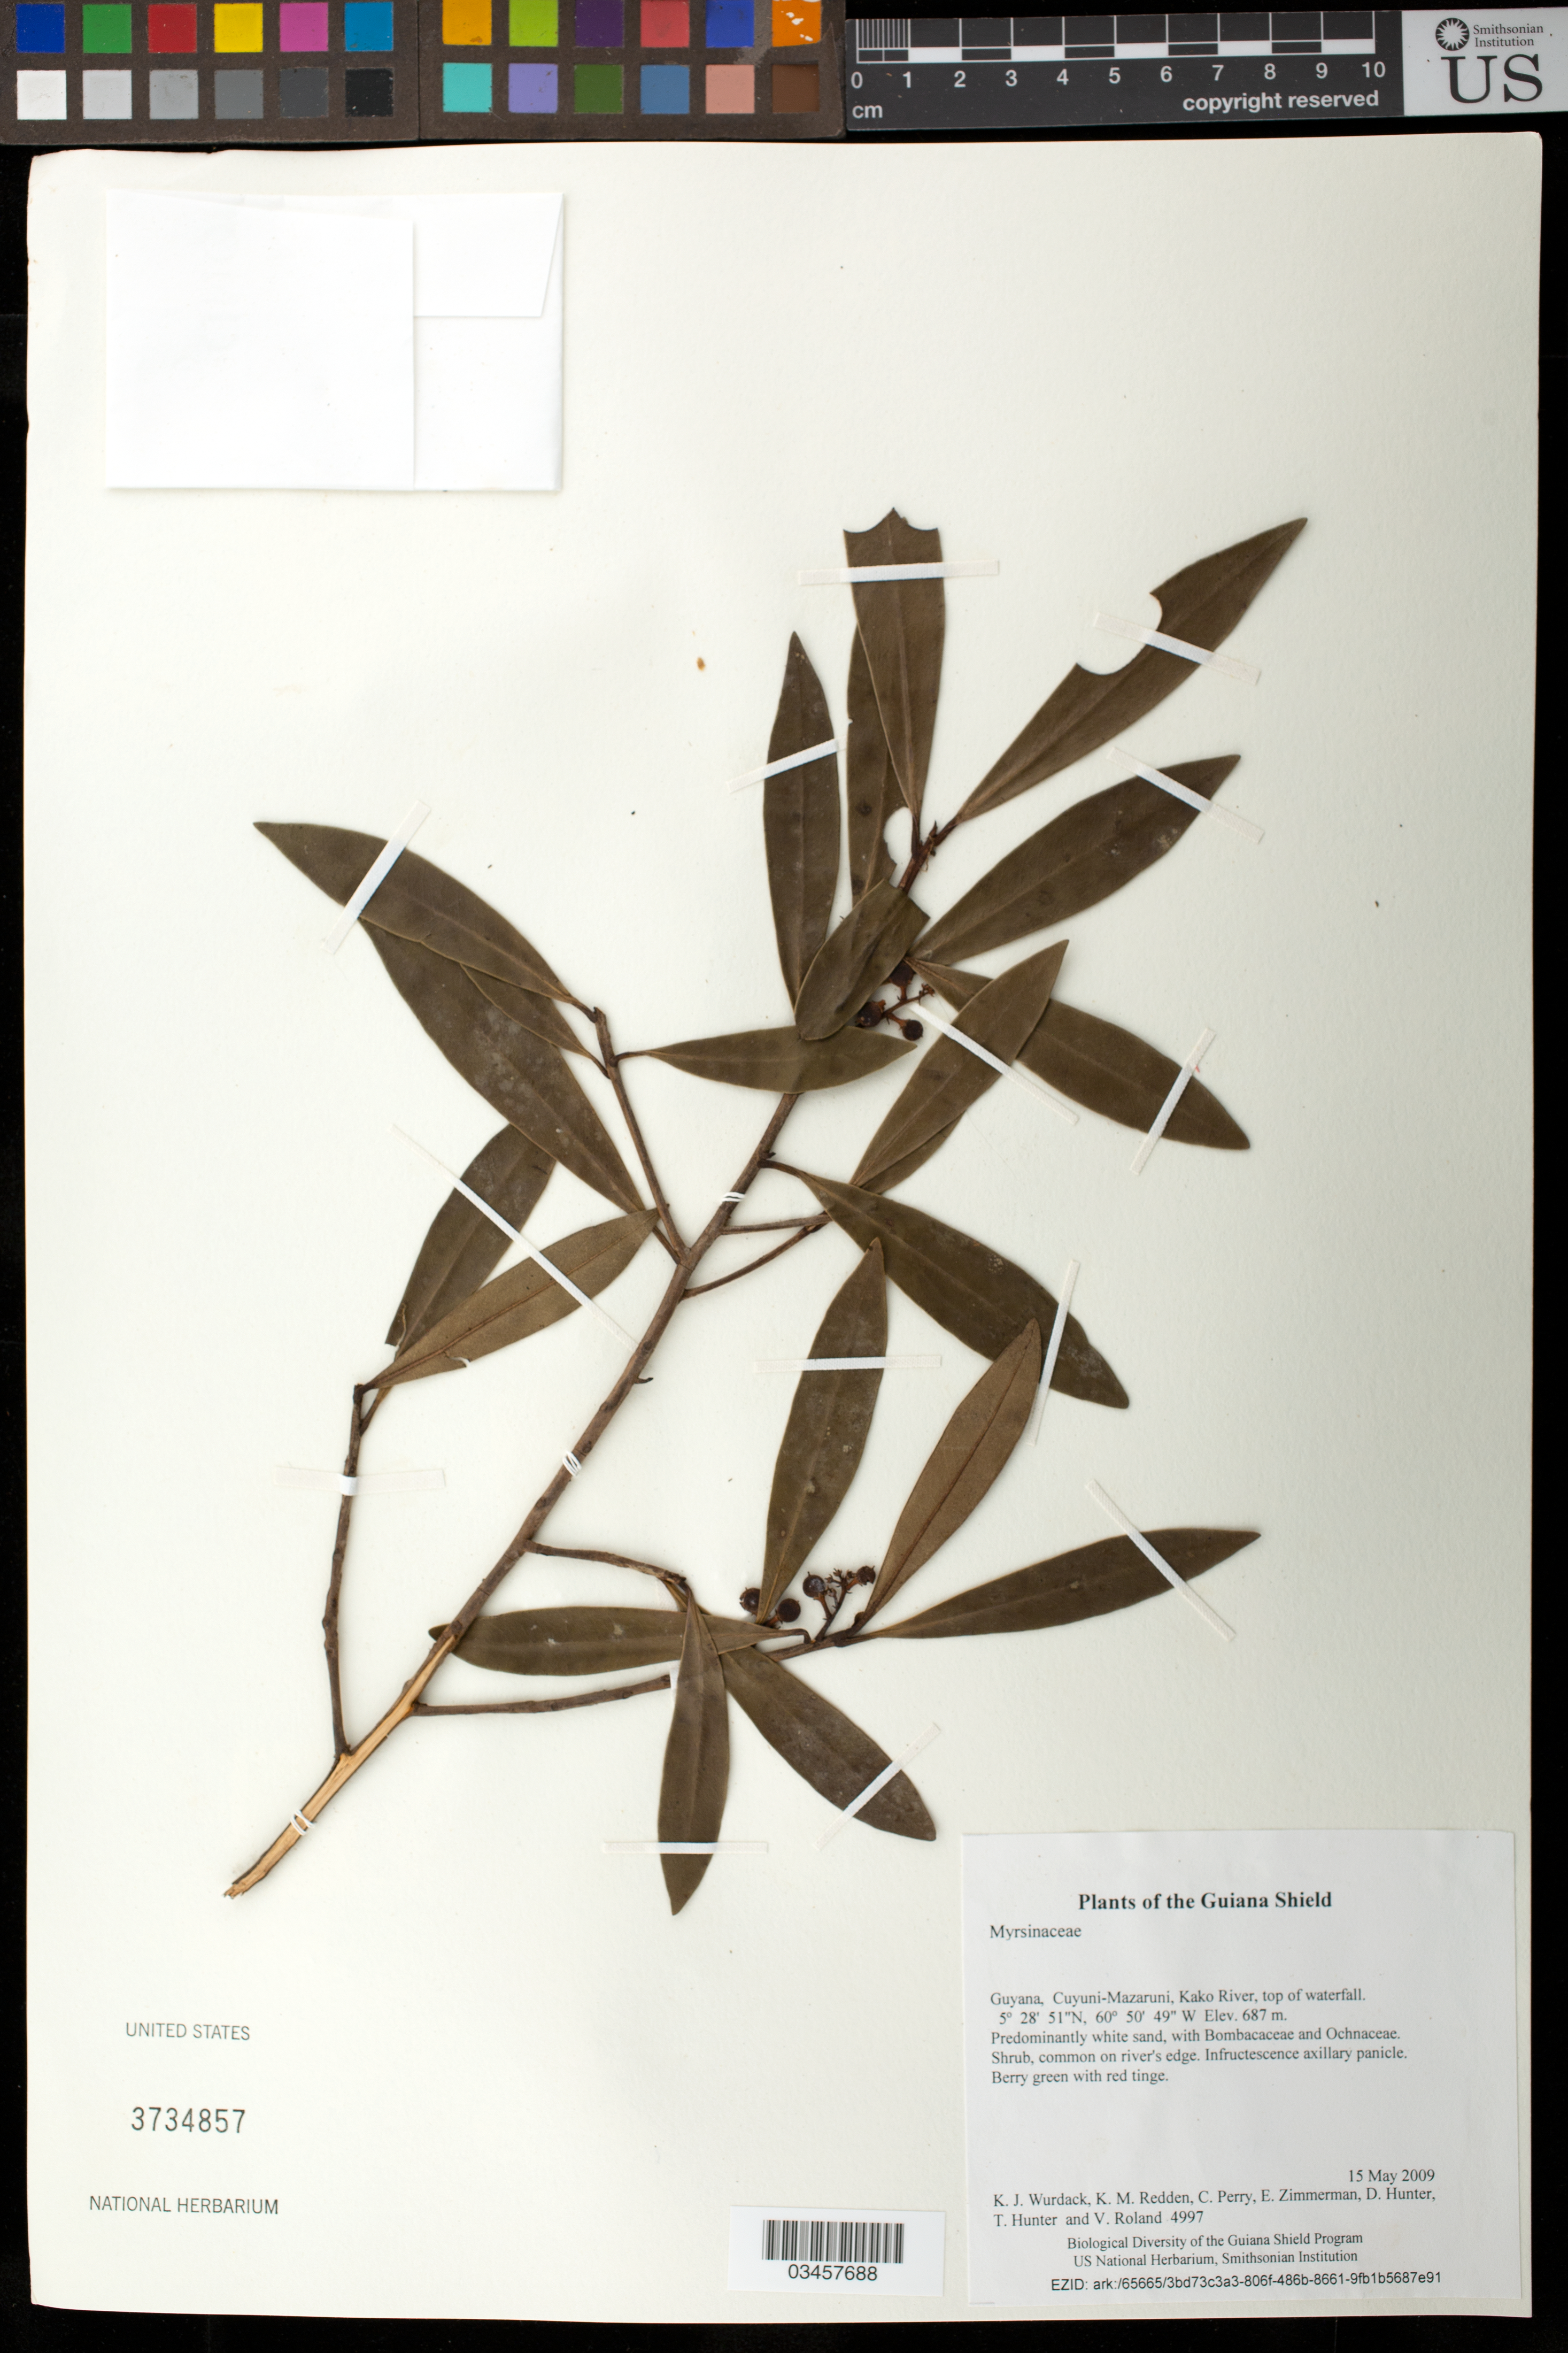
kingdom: Plantae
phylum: Tracheophyta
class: Magnoliopsida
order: Ericales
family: Primulaceae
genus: Cybianthus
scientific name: Cybianthus sp. nov.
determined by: Pipoly, J. J.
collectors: K. Wurdack, K. M. Redden, C. Perry, E. Zimmerman, D. Hunter, T. Hunter & V. Roland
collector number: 4997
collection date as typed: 15 May 2009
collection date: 2009-05-15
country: Guyana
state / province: Cuyuni-Mazaruni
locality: Kako River, top of waterfall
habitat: Predominantly white sand, with Bombacaceae and Ochnaceae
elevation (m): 687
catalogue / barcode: US 3734857